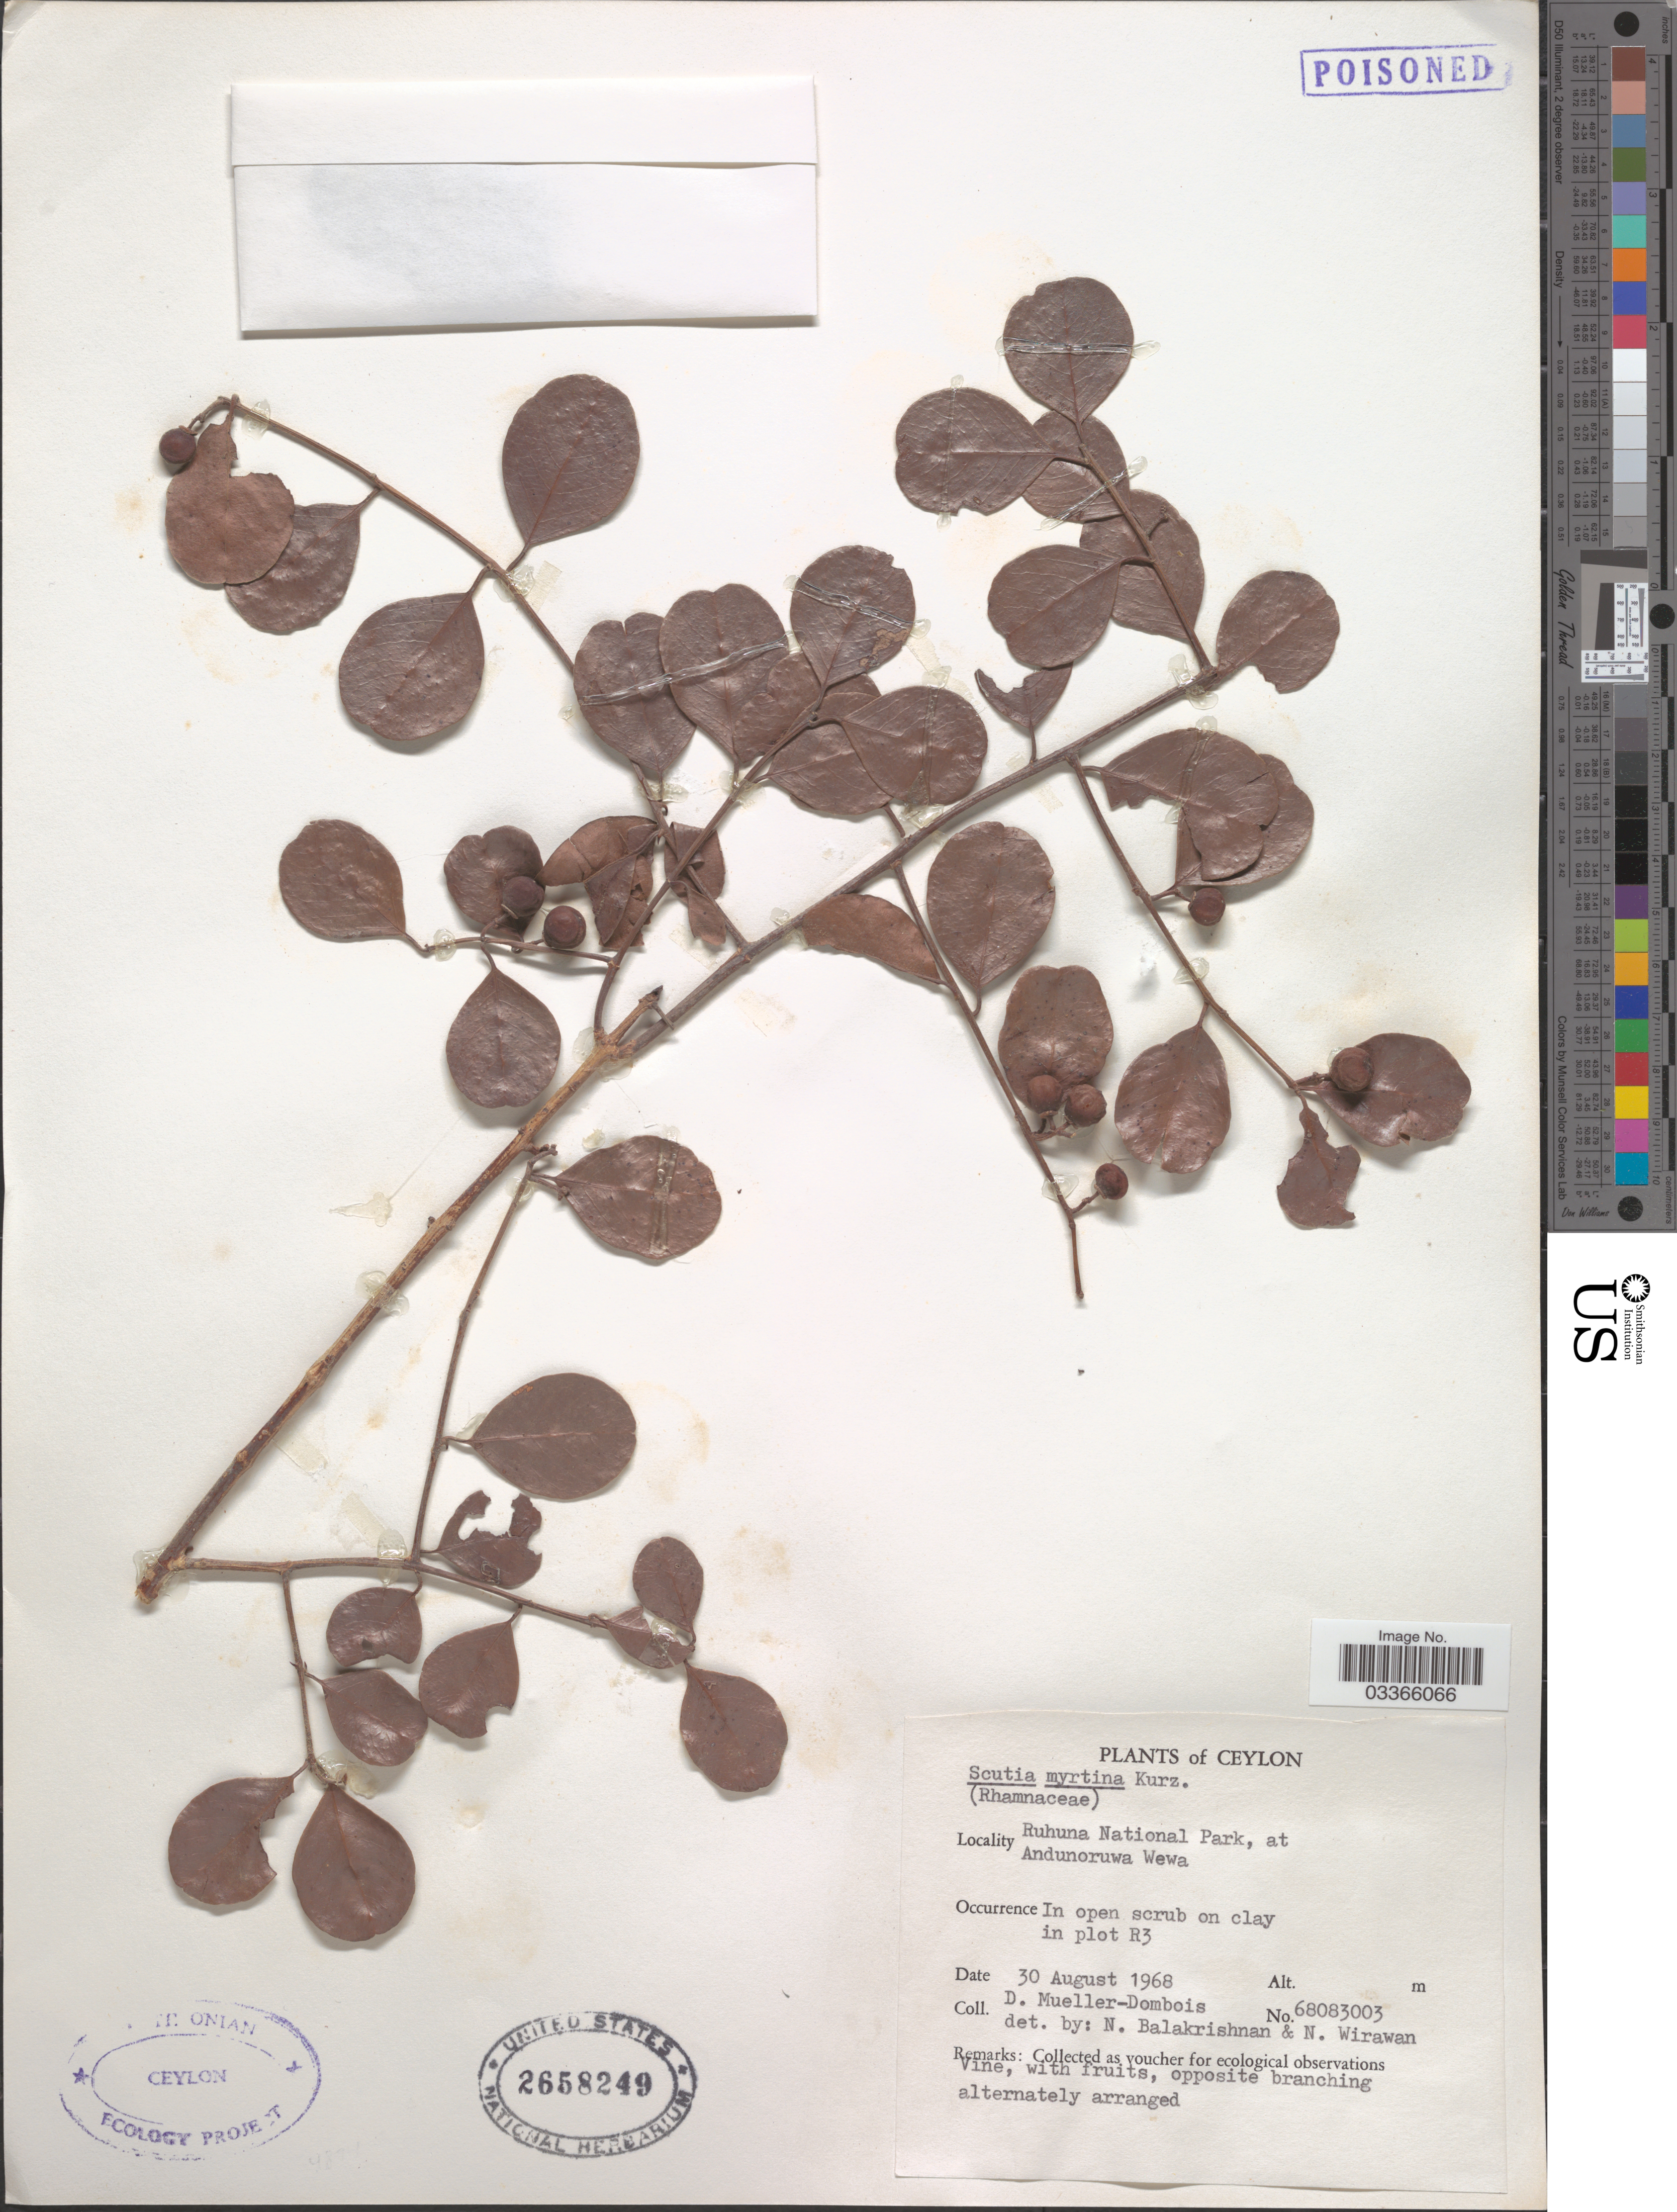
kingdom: Plantae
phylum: Tracheophyta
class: Magnoliopsida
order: Rosales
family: Rhamnaceae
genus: Scutia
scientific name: Scutia myrtina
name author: (Burm. f.) Kurz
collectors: D. Mueller-Dombois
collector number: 68083003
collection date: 1968-08-30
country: Sri Lanka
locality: Ceylon, Ruhuna National Park, at Andunoruwa Wewa, in plot R3.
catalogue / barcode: US 2658249